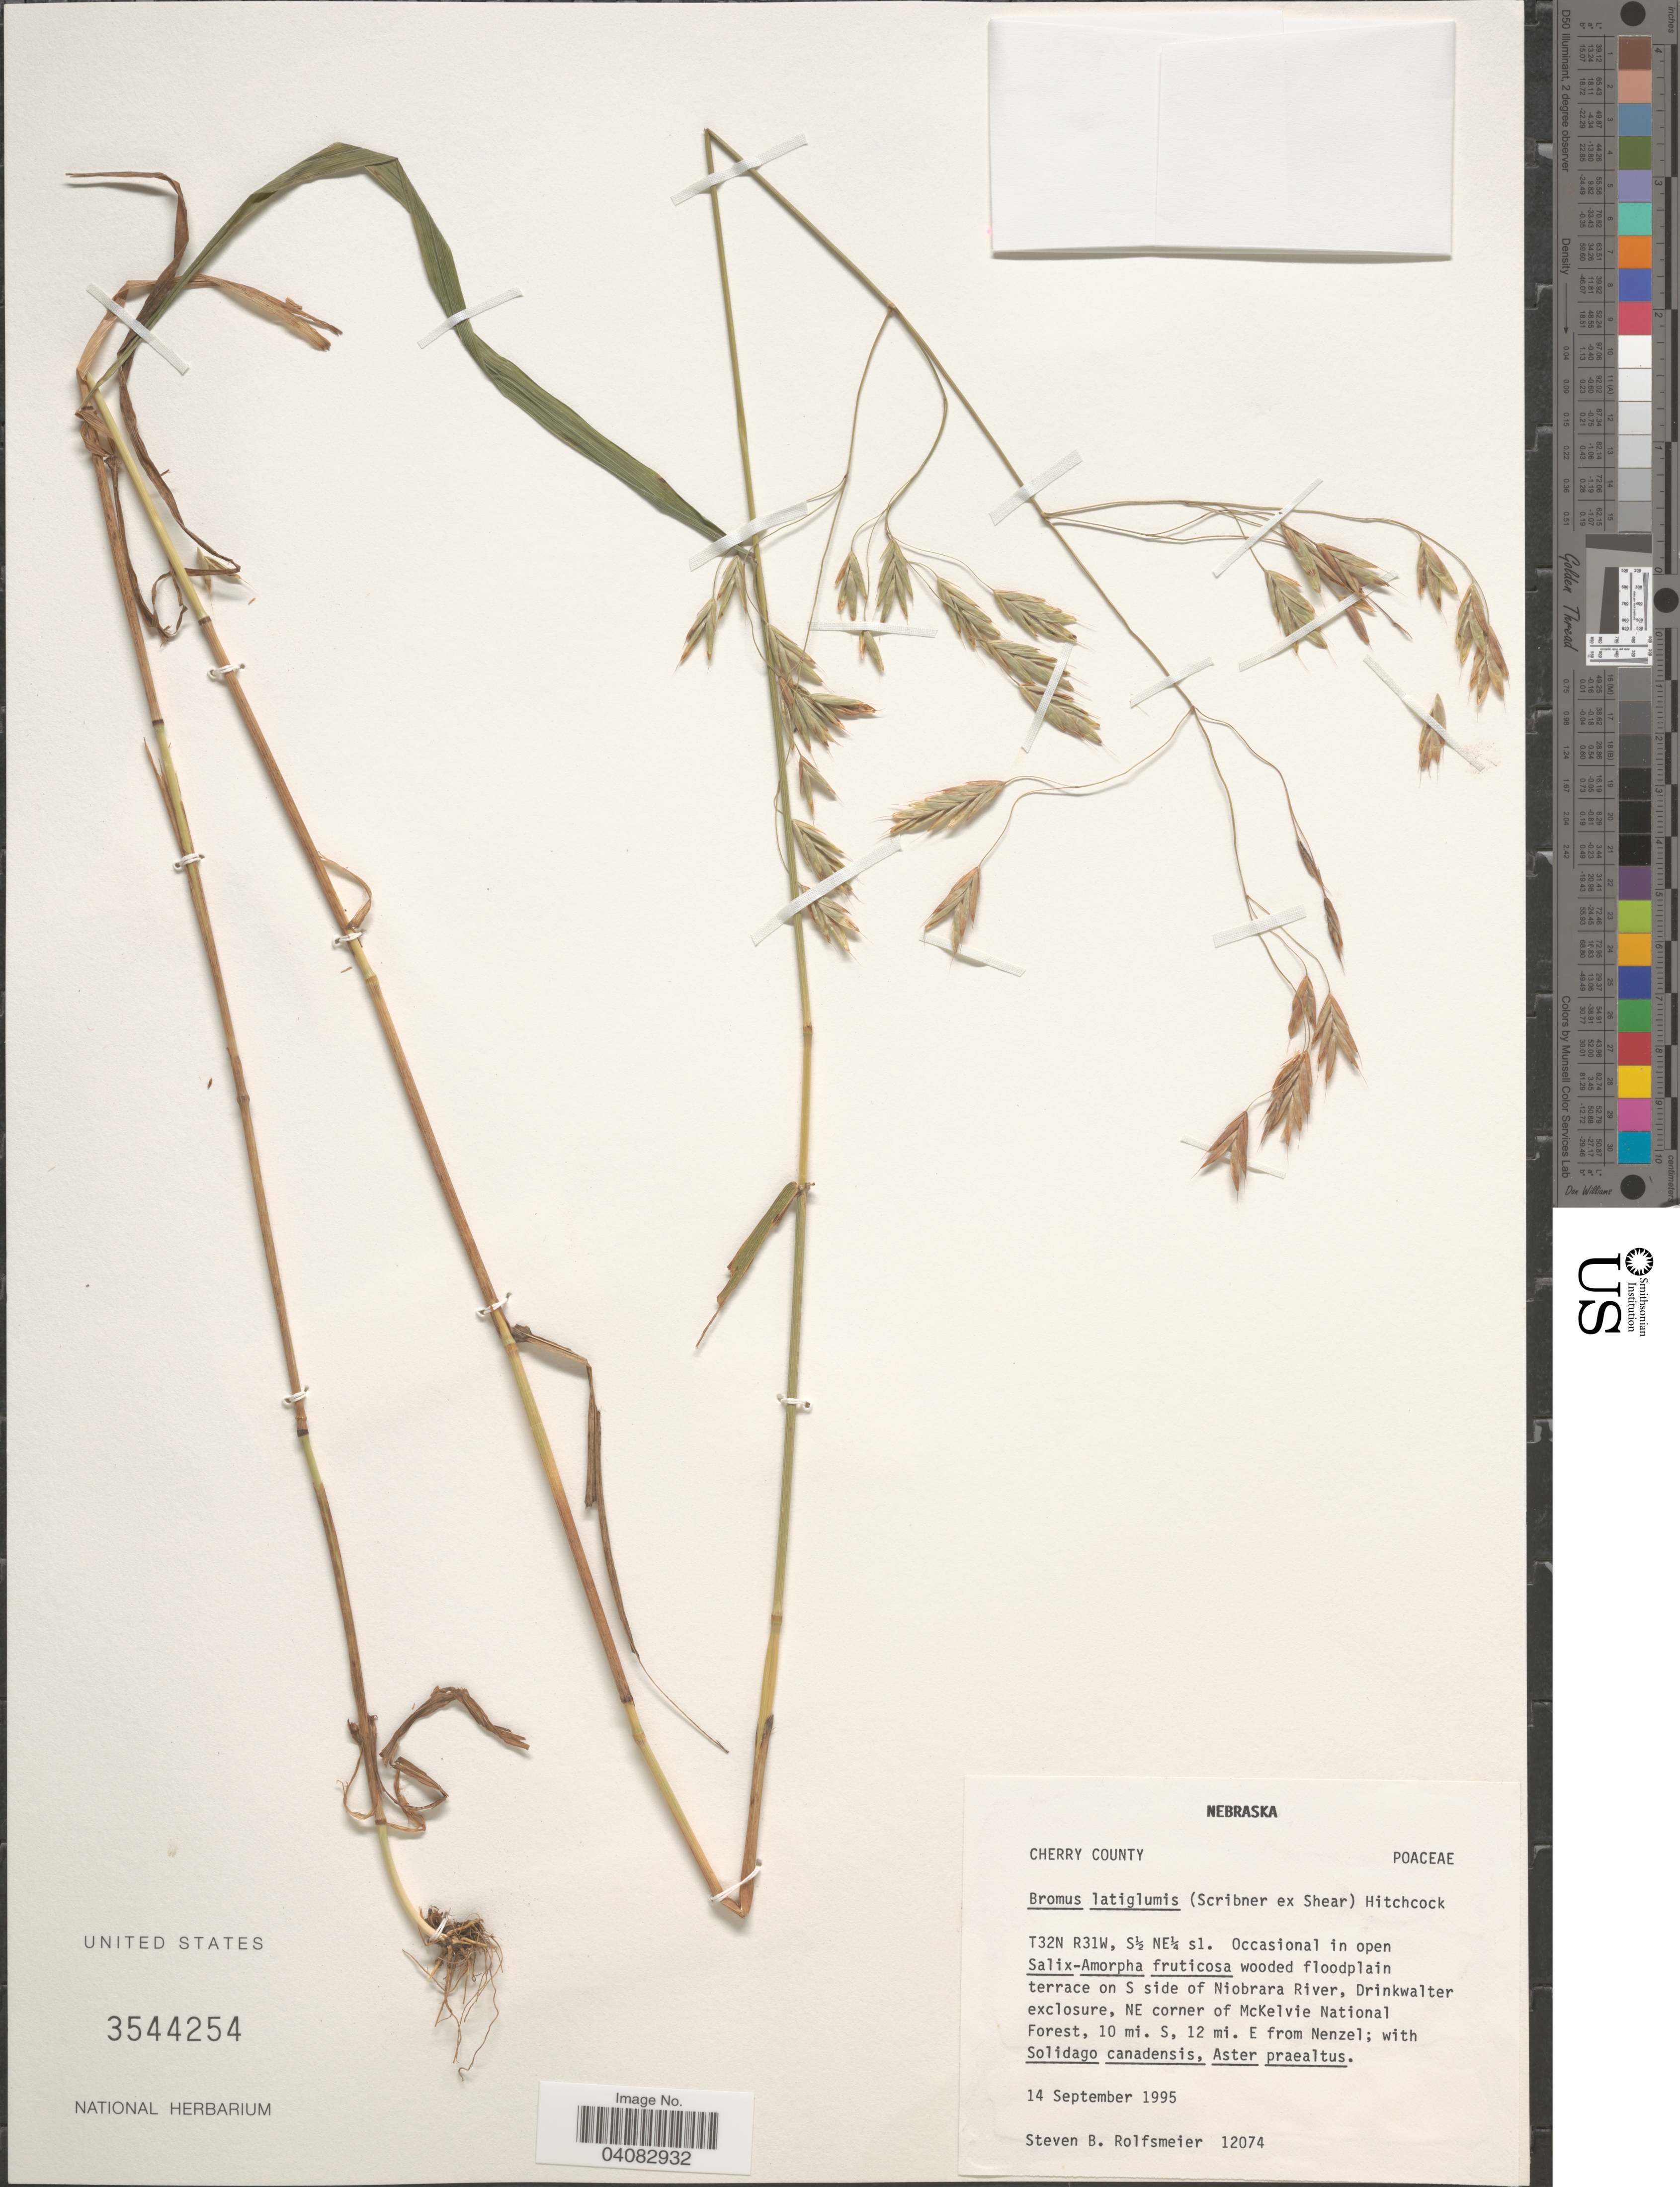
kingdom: Plantae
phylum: Tracheophyta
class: Liliopsida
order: Poales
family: Poaceae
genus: Bromus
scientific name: Bromus latiglumis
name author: (Scribn. ex Shear) Hitchc.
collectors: S. Rolfsmeier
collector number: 12074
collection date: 1995-09-14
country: United States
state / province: Nebraska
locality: Cherry County. T32N R31W, S½ NE¼ sl. Occasional in open Salix-Amorpha fruticosa wooded floodplain terrace on S side of Niobrara River, Drinkwalter exclosure, NE corner of McKelvie National Forest, 10 mi. S, 12 mi. E from Nenzel.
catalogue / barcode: US 3544254